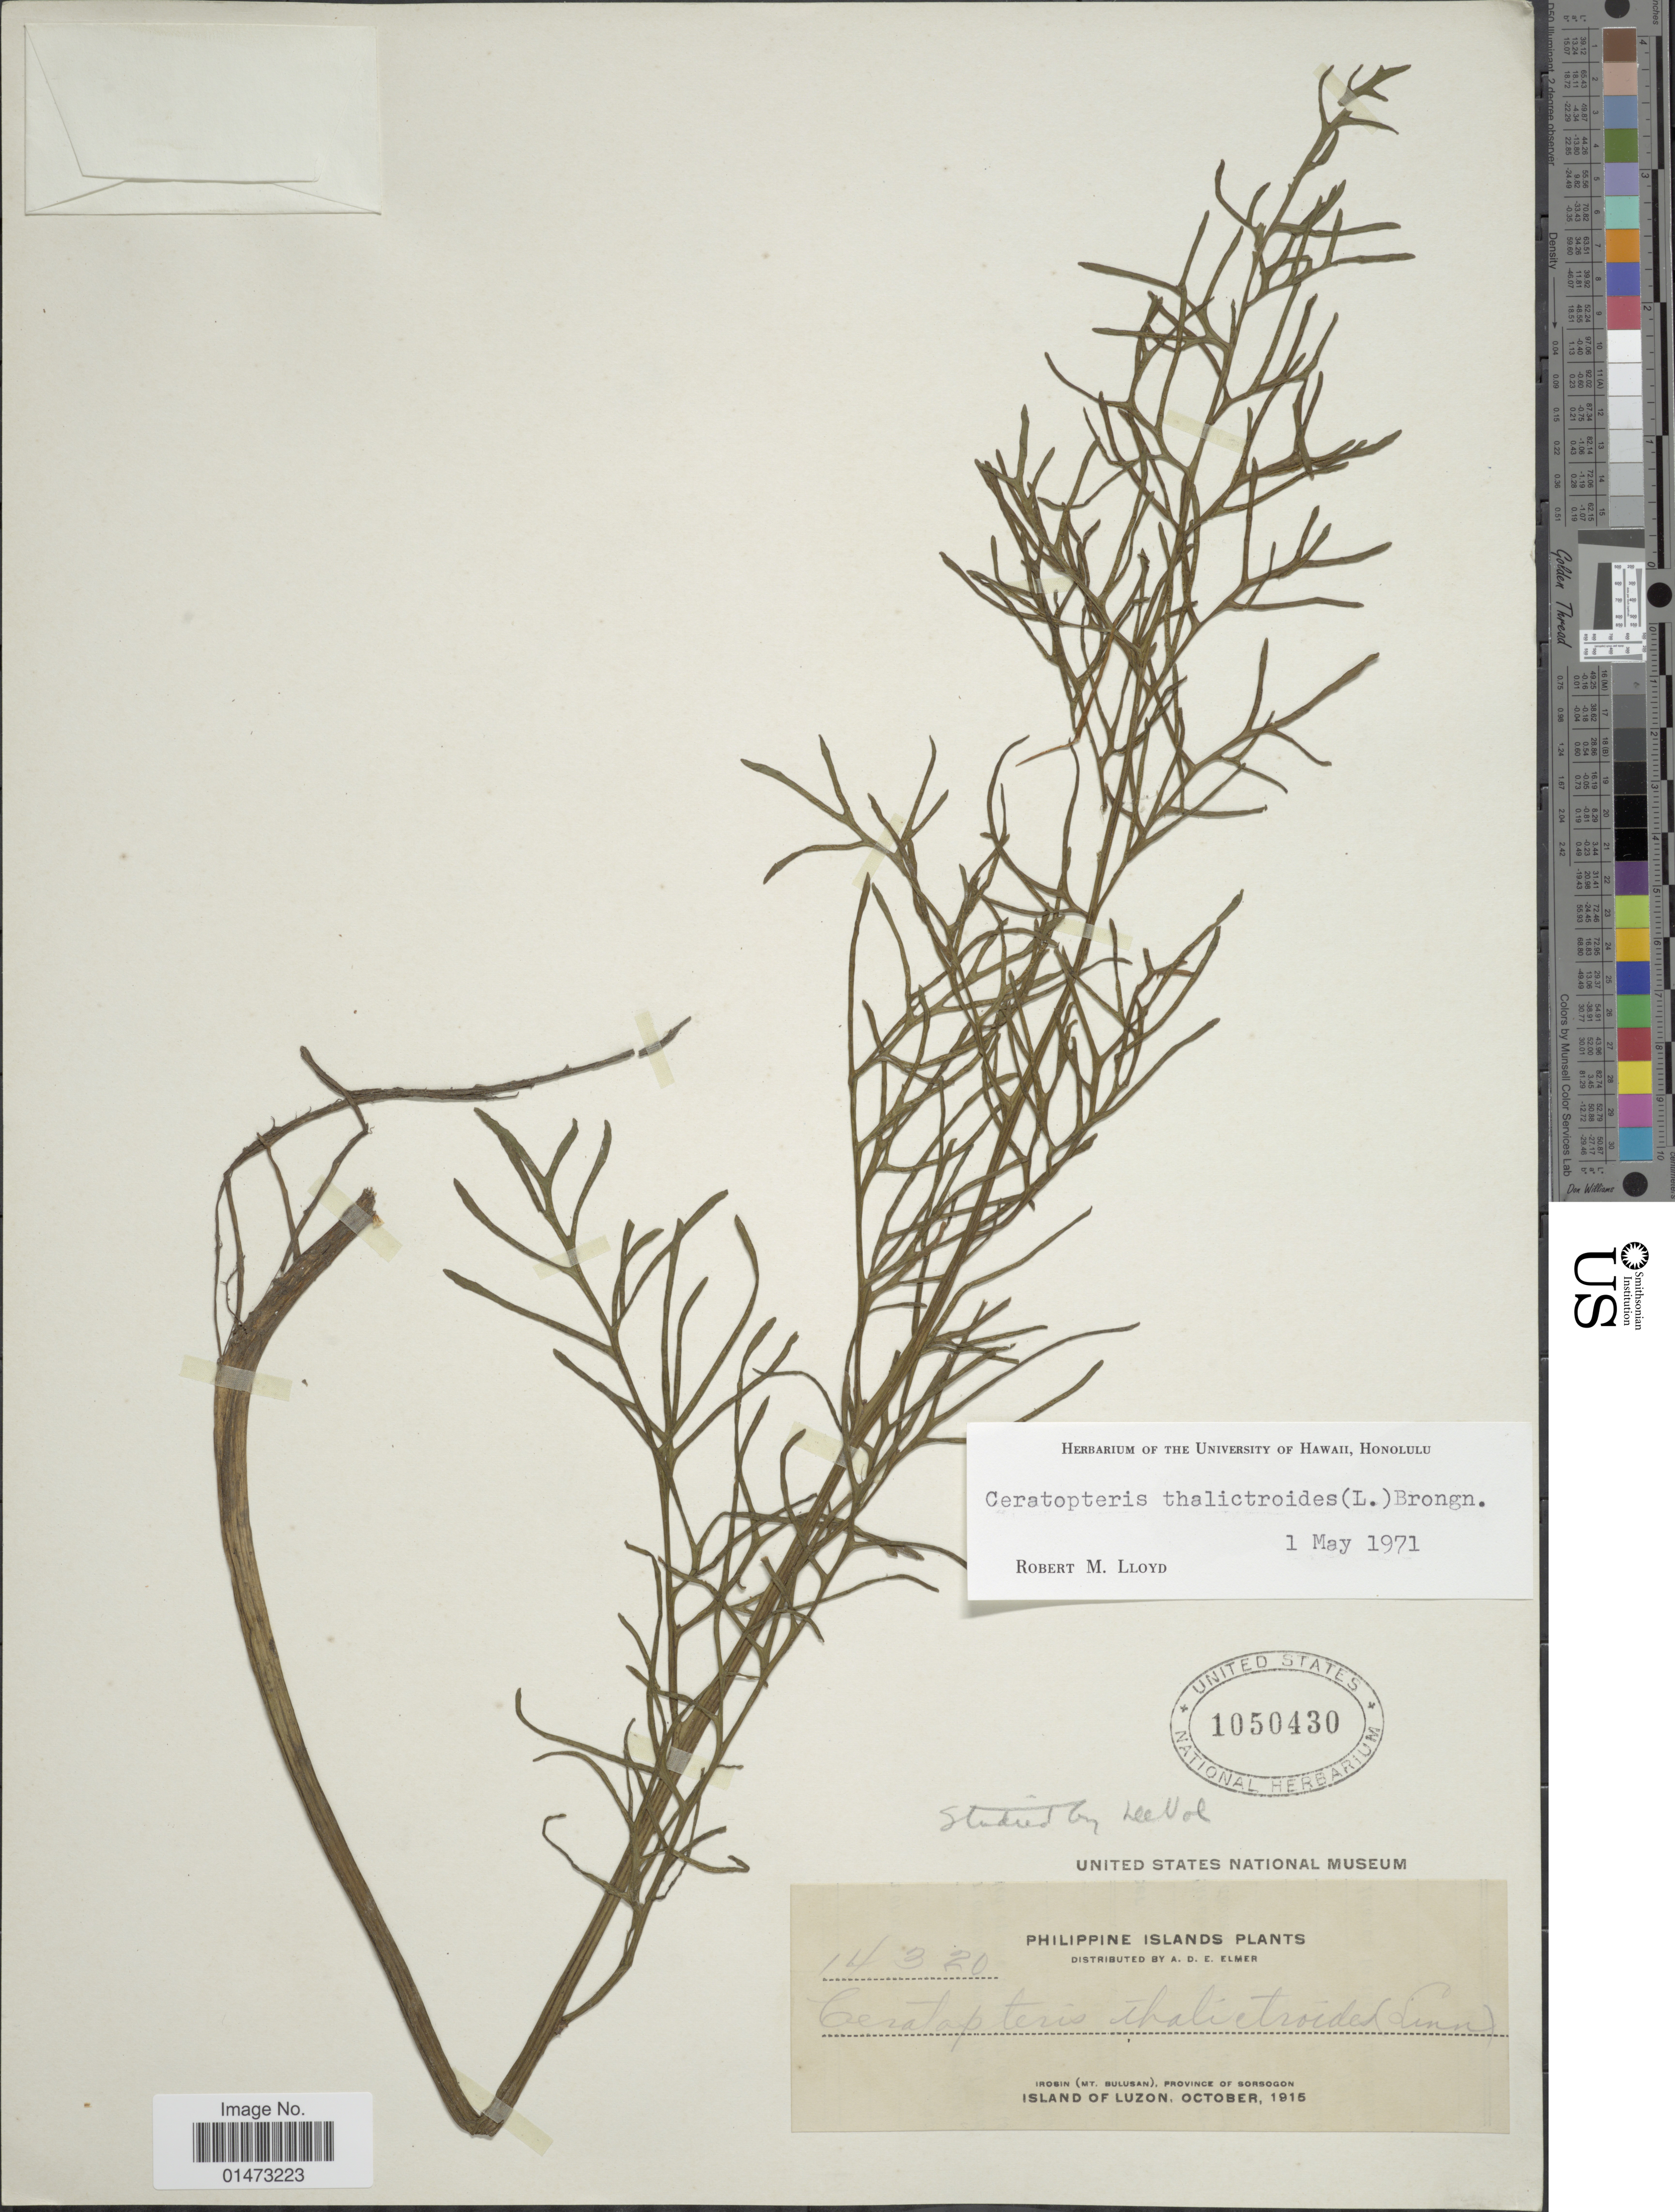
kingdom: Plantae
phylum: Tracheophyta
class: Polypodiopsida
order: Polypodiales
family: Pteridaceae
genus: Ceratopteris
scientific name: Ceratopteris thalictroides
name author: (L.) Brongn.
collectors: A. D. E. Elmer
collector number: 14320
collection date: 1915-10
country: Philippines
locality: Irosin (Mt. Bulusan), Province of Sorsogon. Island of Luzon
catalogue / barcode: US 1050430